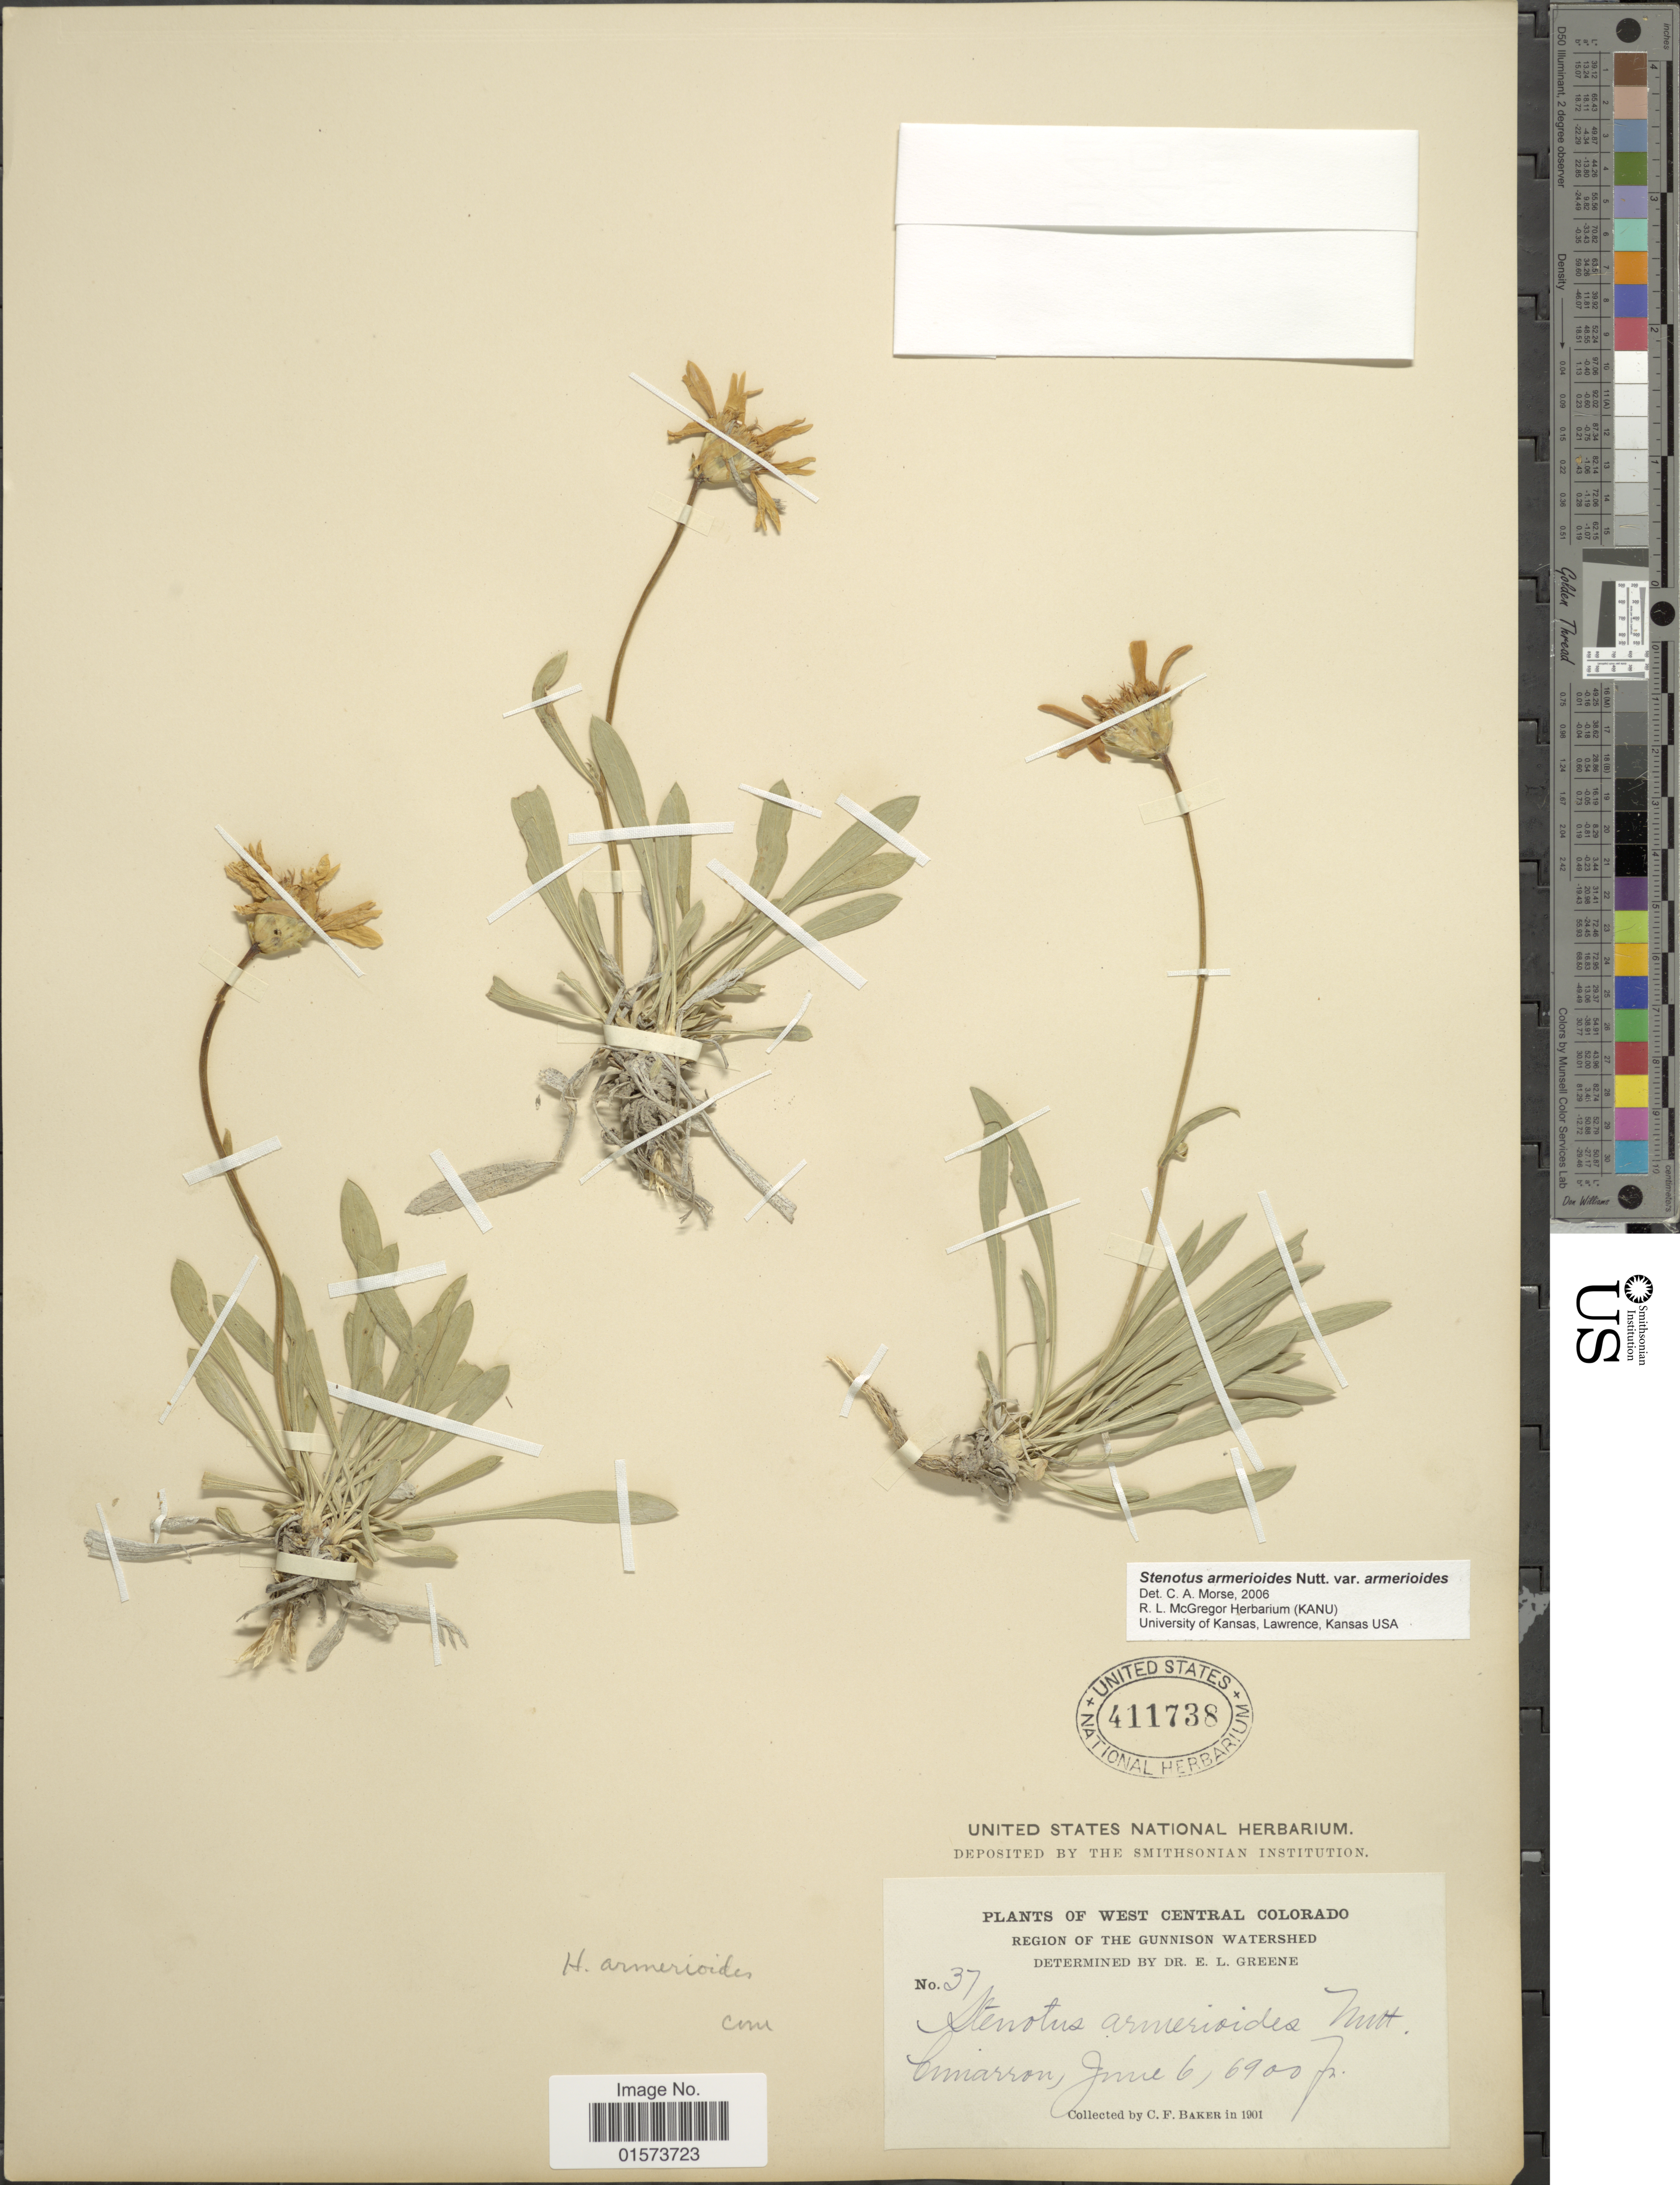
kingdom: Plantae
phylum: Tracheophyta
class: Magnoliopsida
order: Asterales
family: Asteraceae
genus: Stenotus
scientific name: Stenotus armerioides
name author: Nutt.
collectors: C. F. Baker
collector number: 37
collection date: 1901-06-06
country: United States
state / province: Colorado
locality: West Central Colorado, Region of the Gunnison Watershed, Omarron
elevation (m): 2103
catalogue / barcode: US 411738